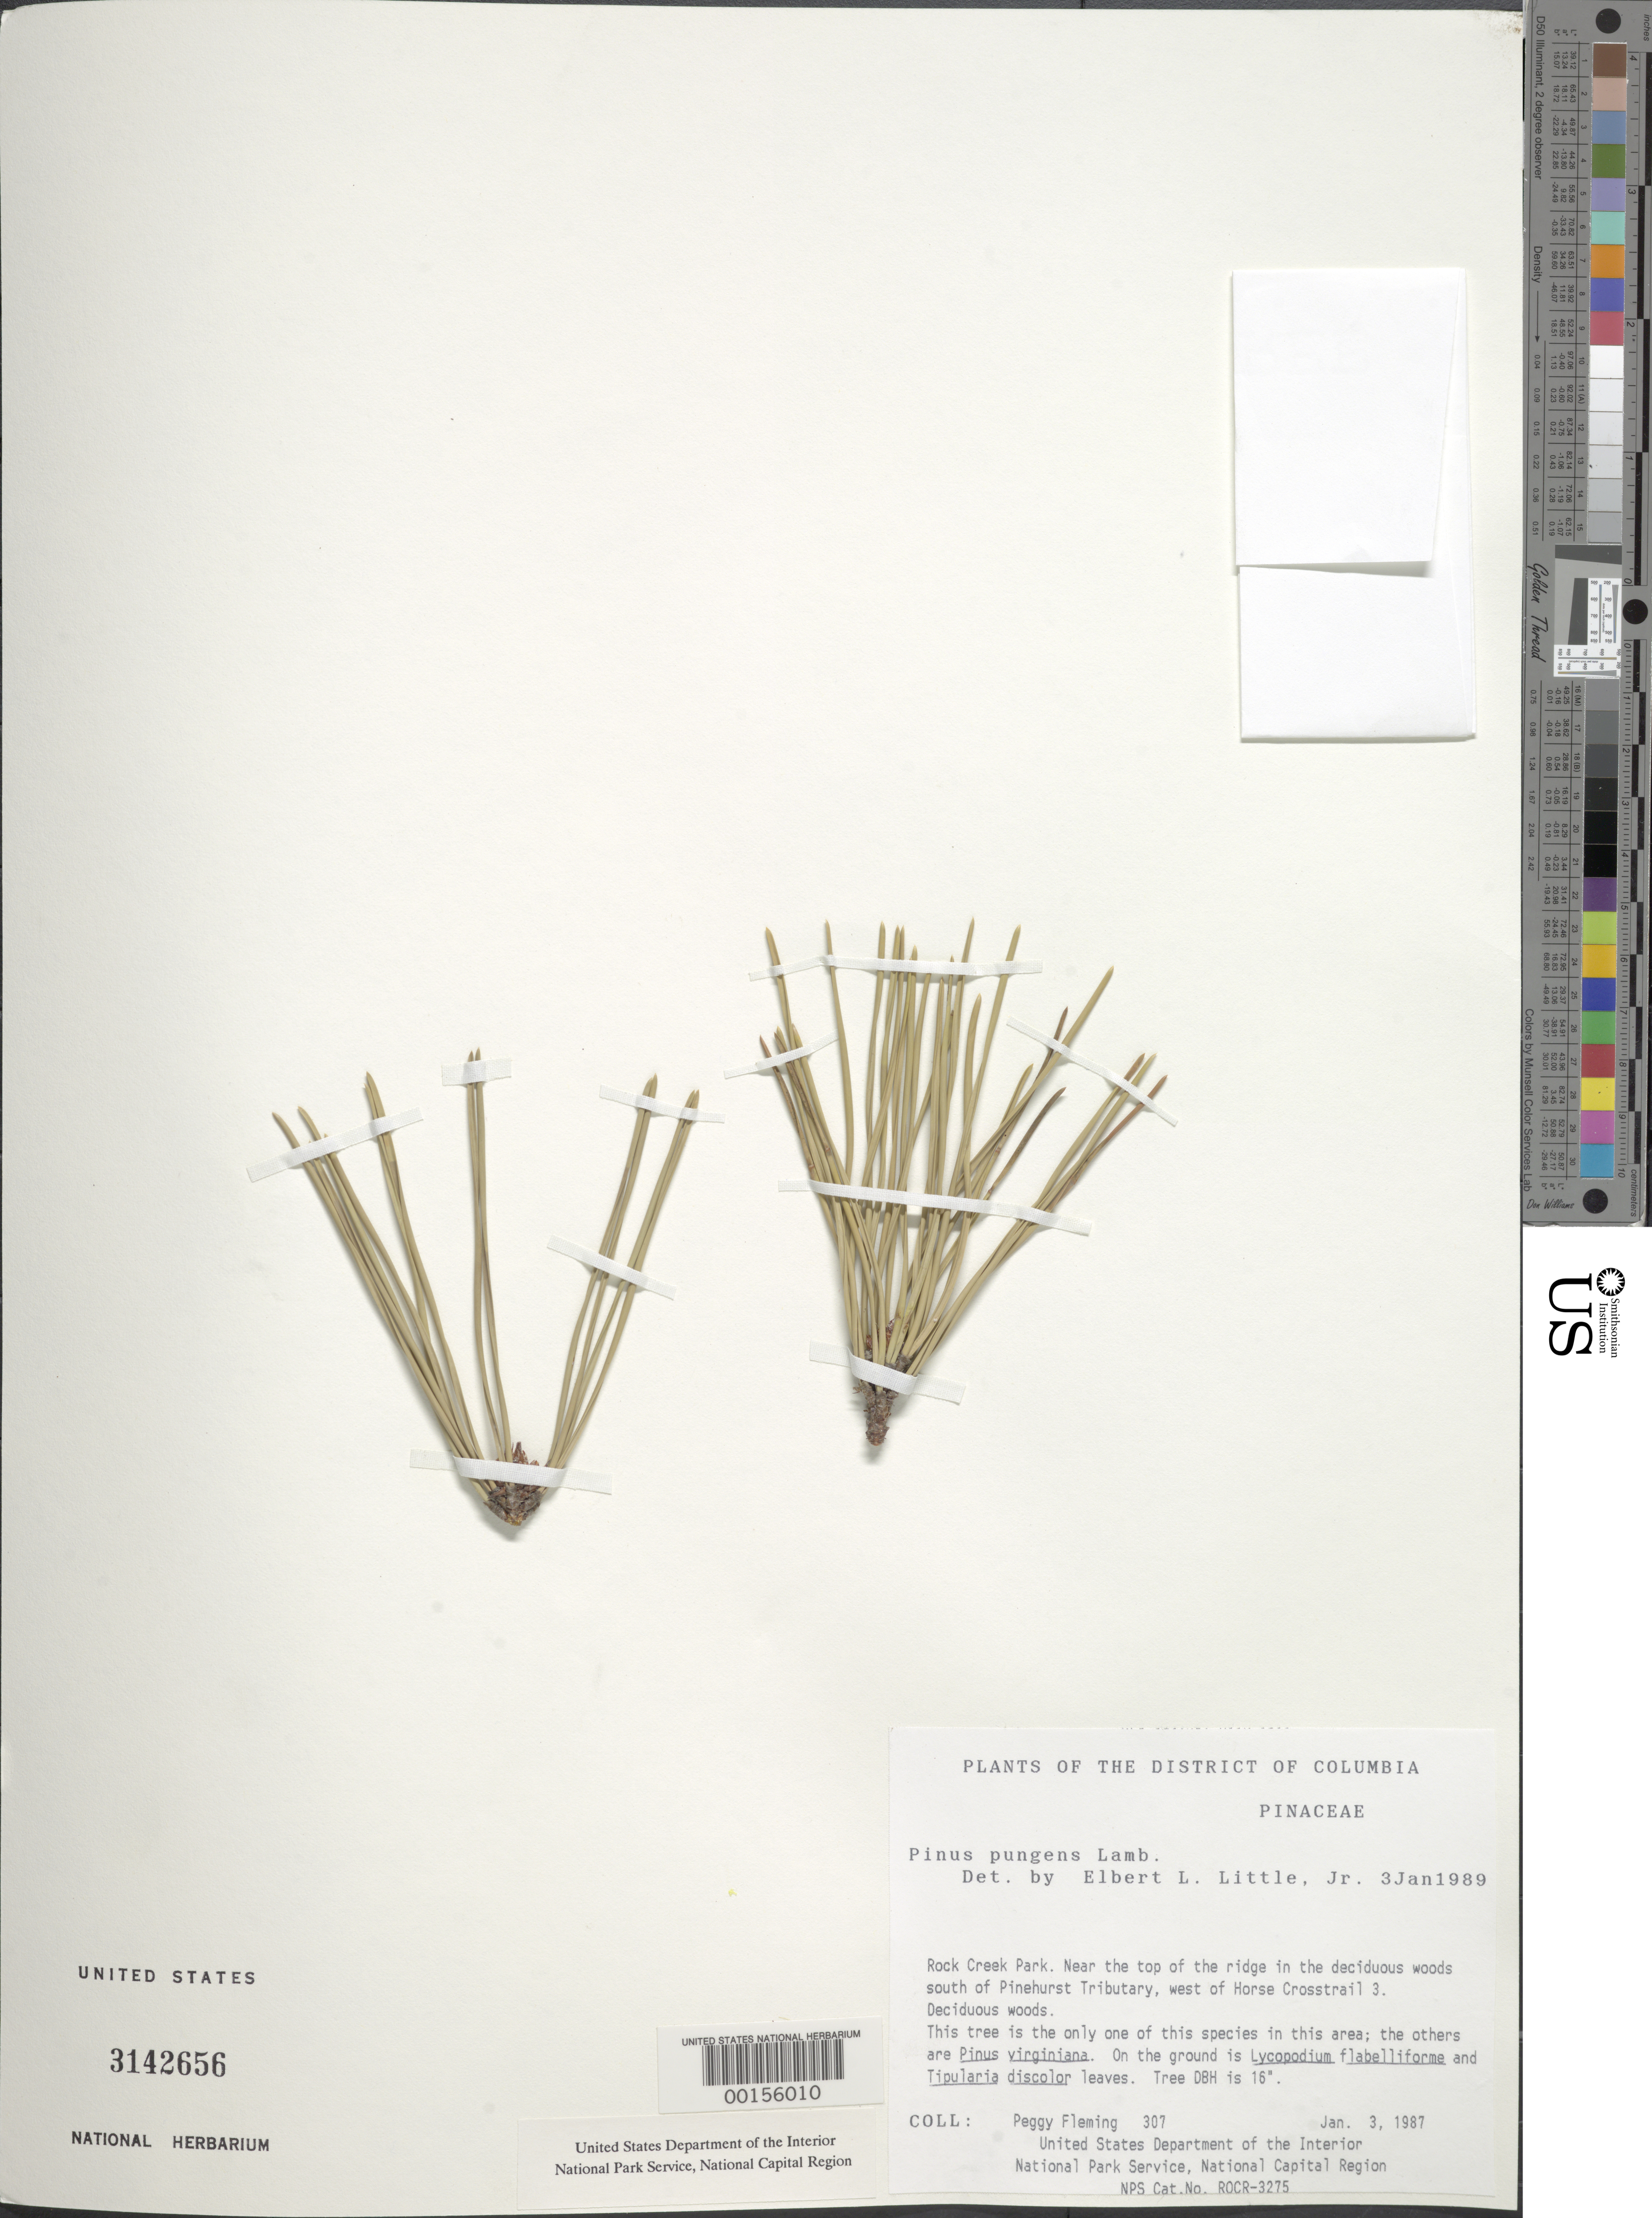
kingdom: Plantae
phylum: Tracheophyta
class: Pinopsida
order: Pinales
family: Pinaceae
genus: Pinus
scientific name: Pinus pungens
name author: Lamb.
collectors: P. Fleming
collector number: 307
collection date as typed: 03 Jan 1987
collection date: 1987-01-03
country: United States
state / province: District of Columbia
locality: Rock Creek Park, S of Pinehurst Tributary, W of Horse Crosstrail 3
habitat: Deciduous woods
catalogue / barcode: US 3142656